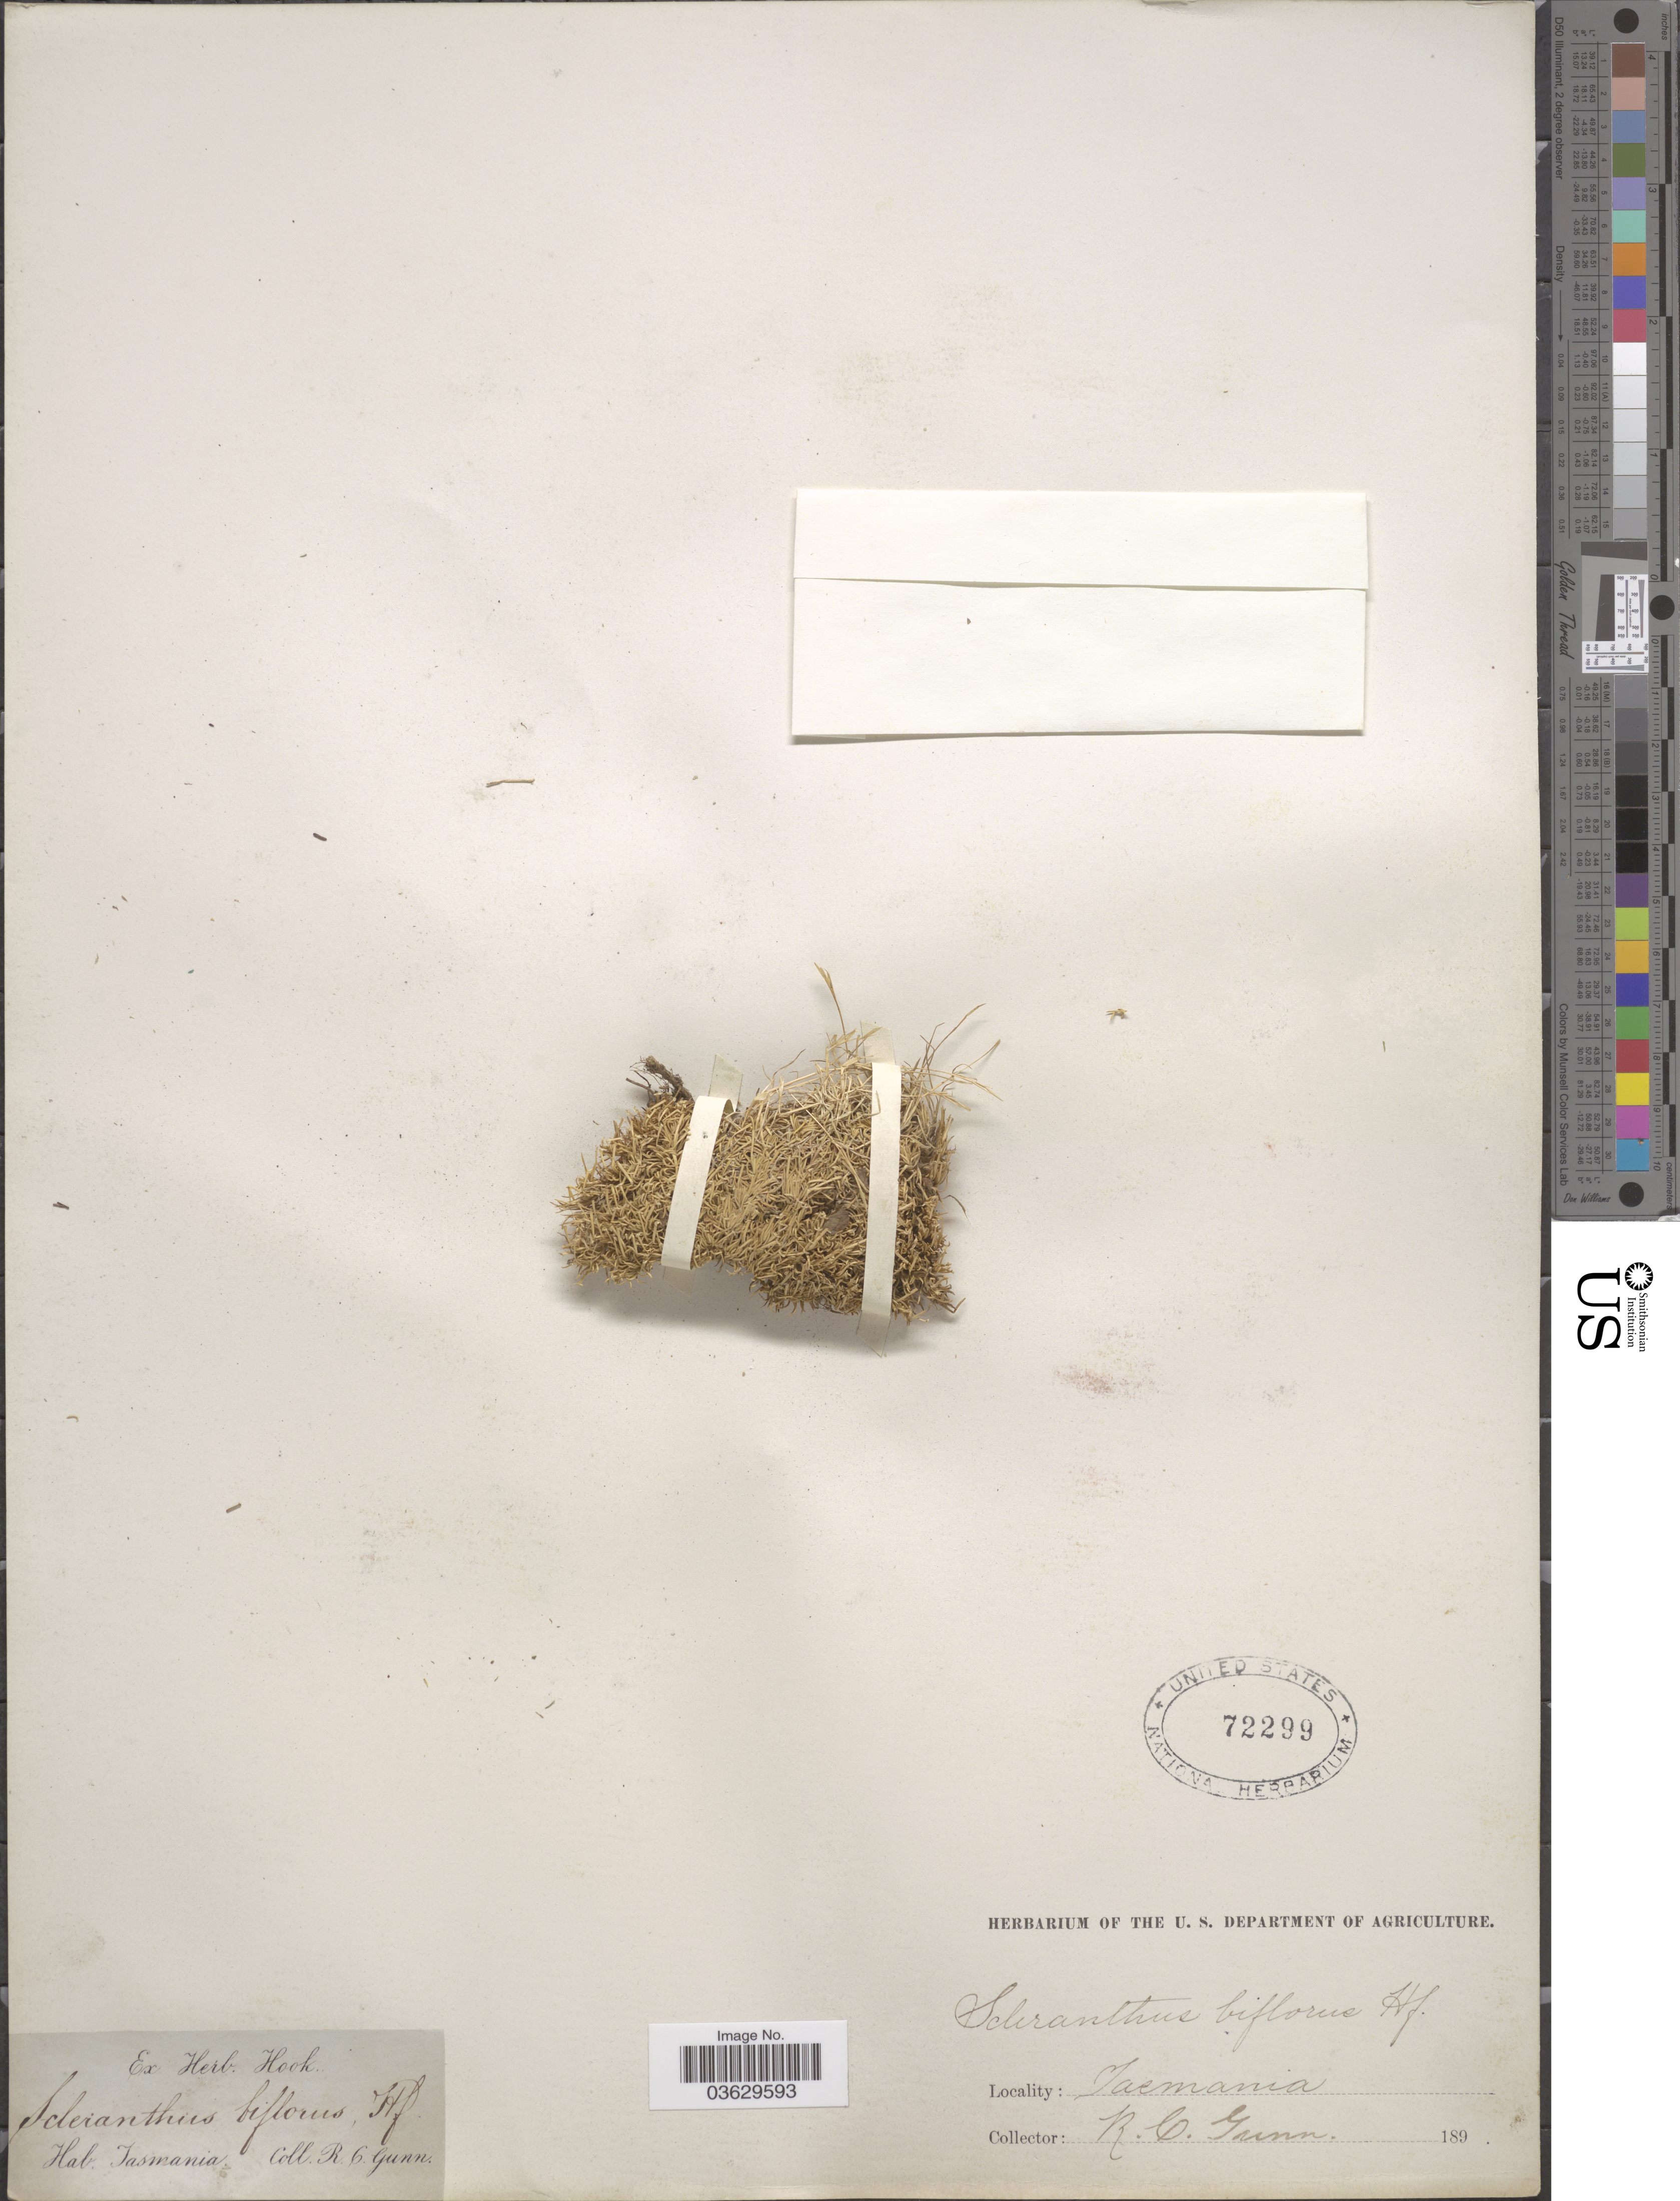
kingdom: Plantae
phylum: Tracheophyta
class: Magnoliopsida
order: Caryophyllales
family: Caryophyllaceae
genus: Scleranthus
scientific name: Scleranthus biflorus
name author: Hook. f.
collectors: R. Gunn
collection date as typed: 189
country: Australia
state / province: Tasmania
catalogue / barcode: US 72299